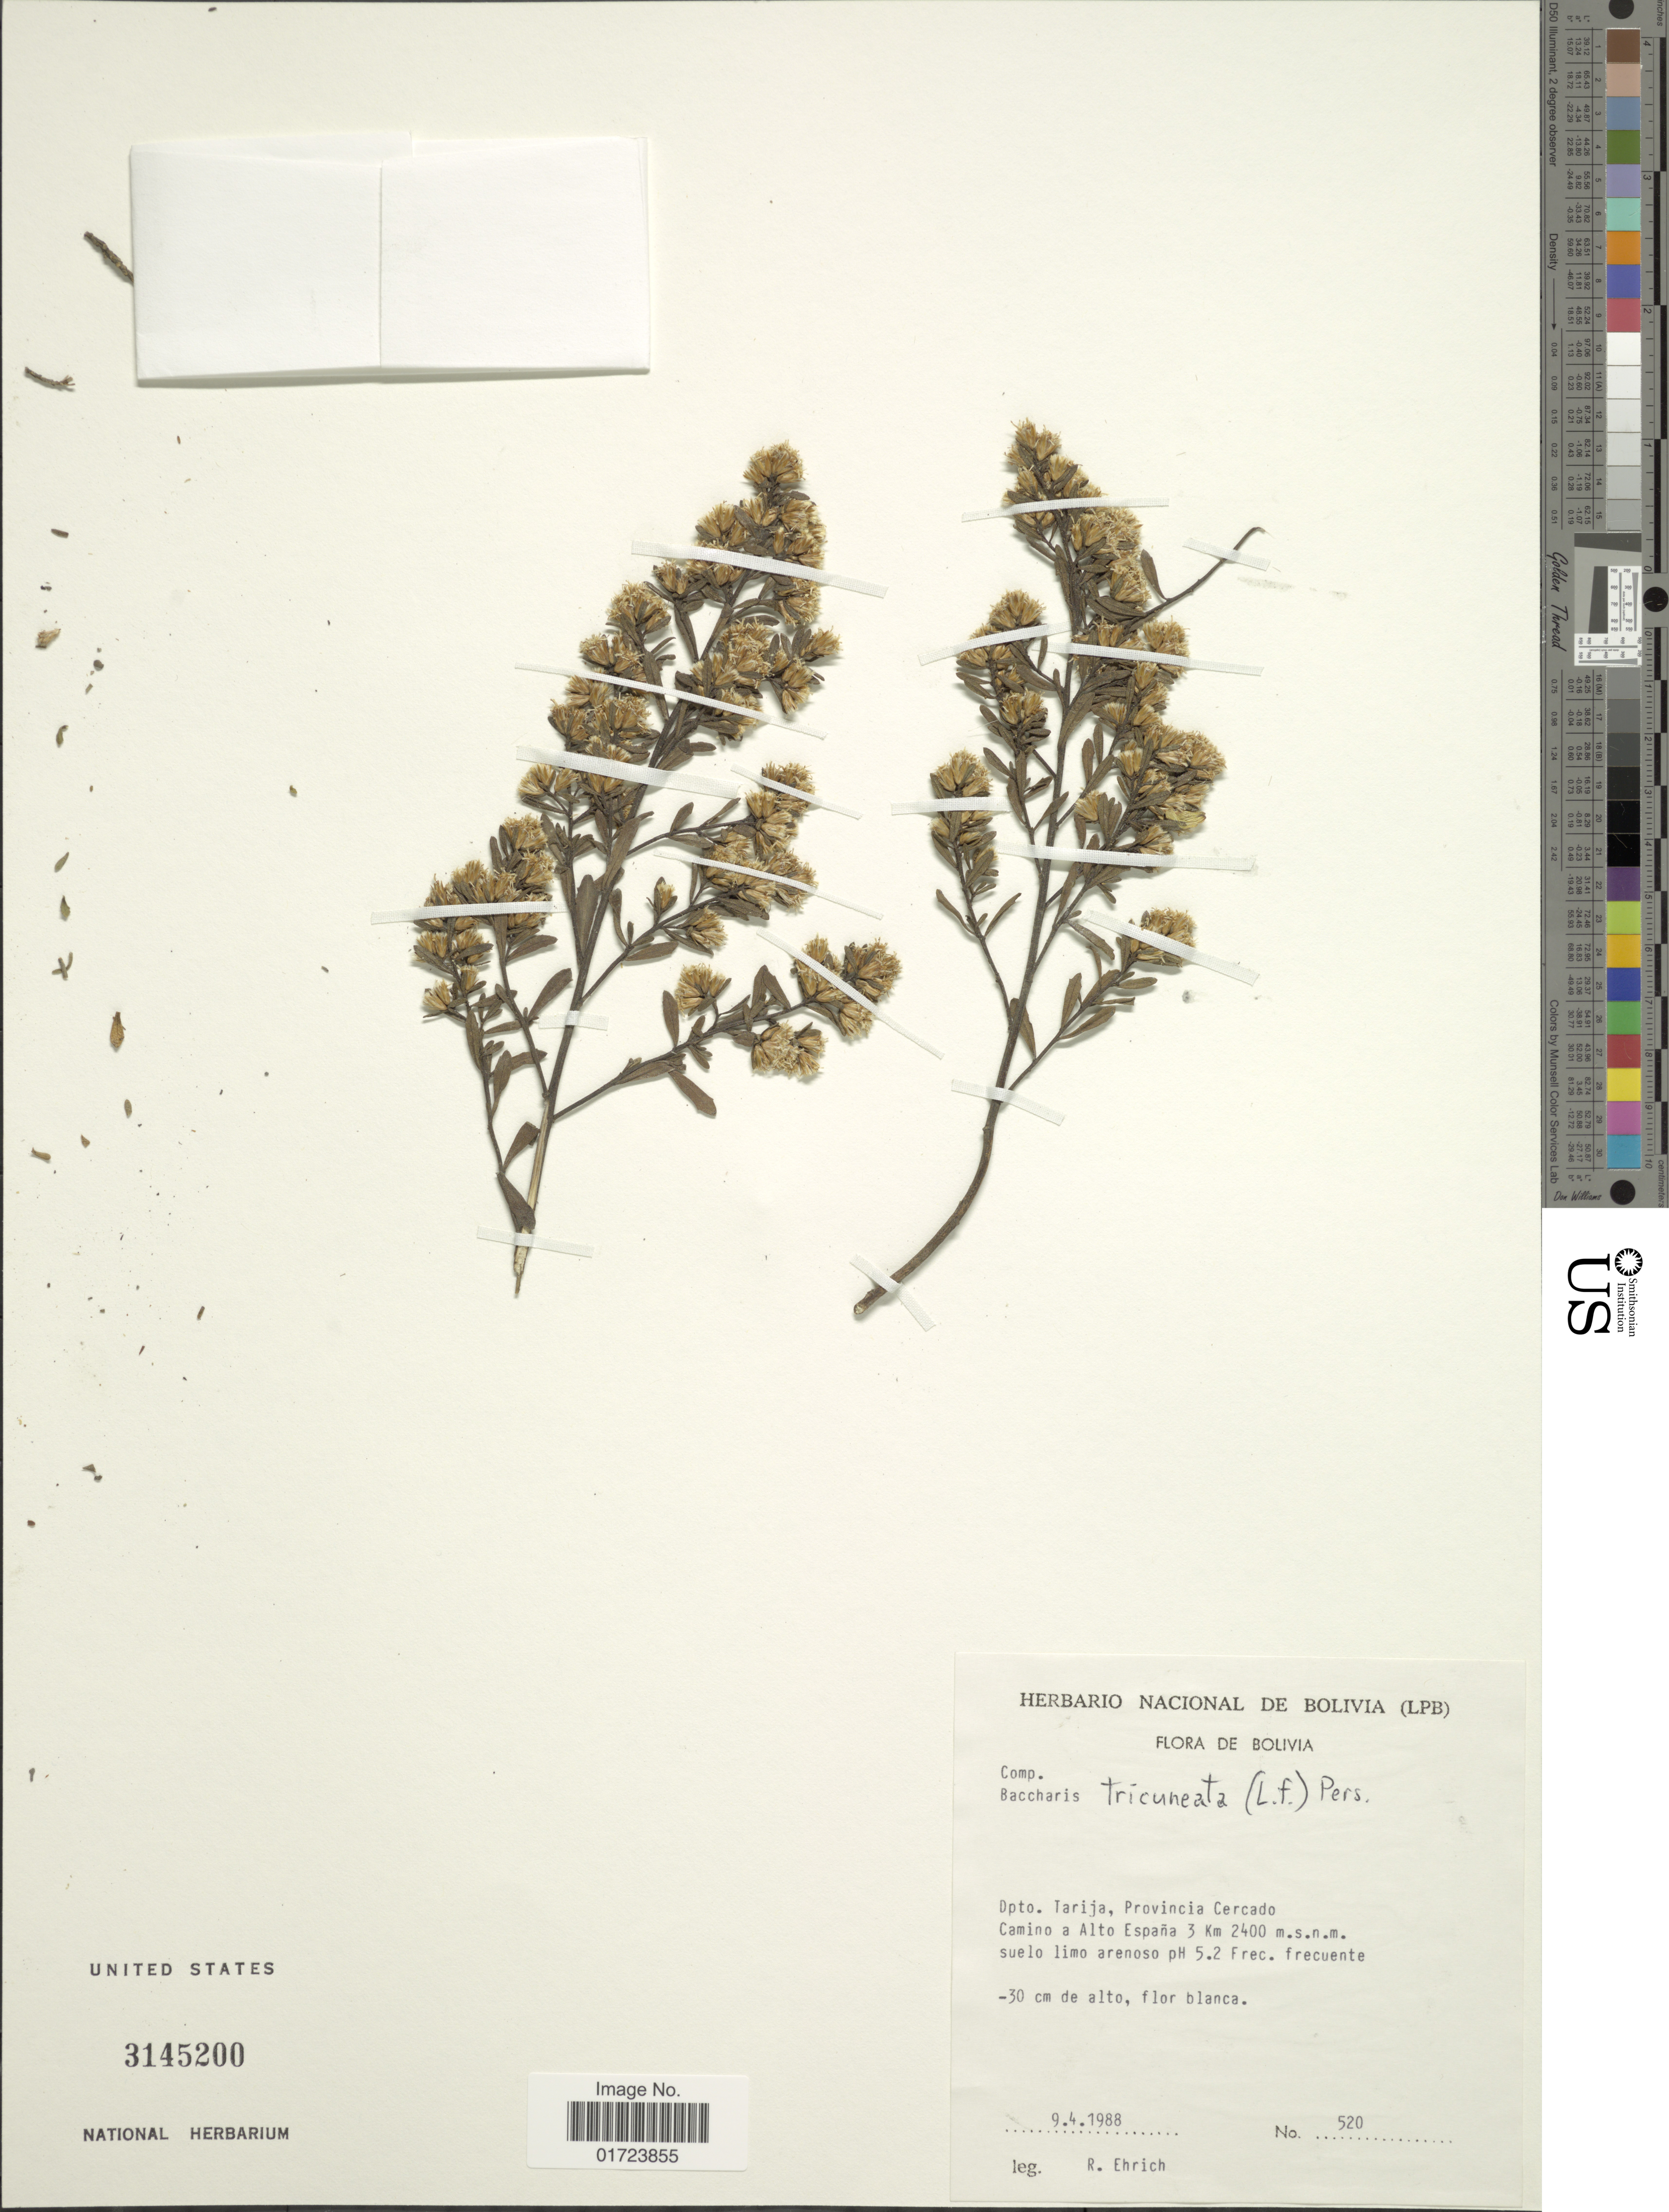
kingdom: Plantae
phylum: Tracheophyta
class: Magnoliopsida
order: Asterales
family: Asteraceae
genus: Baccharis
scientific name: Baccharis tricuneata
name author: (L. f.) Pers.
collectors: R. Ehrich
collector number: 520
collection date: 1988-04-09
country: Bolivia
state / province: Tarija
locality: Dpto. Tarija. Provincia Cercado. Camino a Alto Espana 3 Km.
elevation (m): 2400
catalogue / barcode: US 3145200